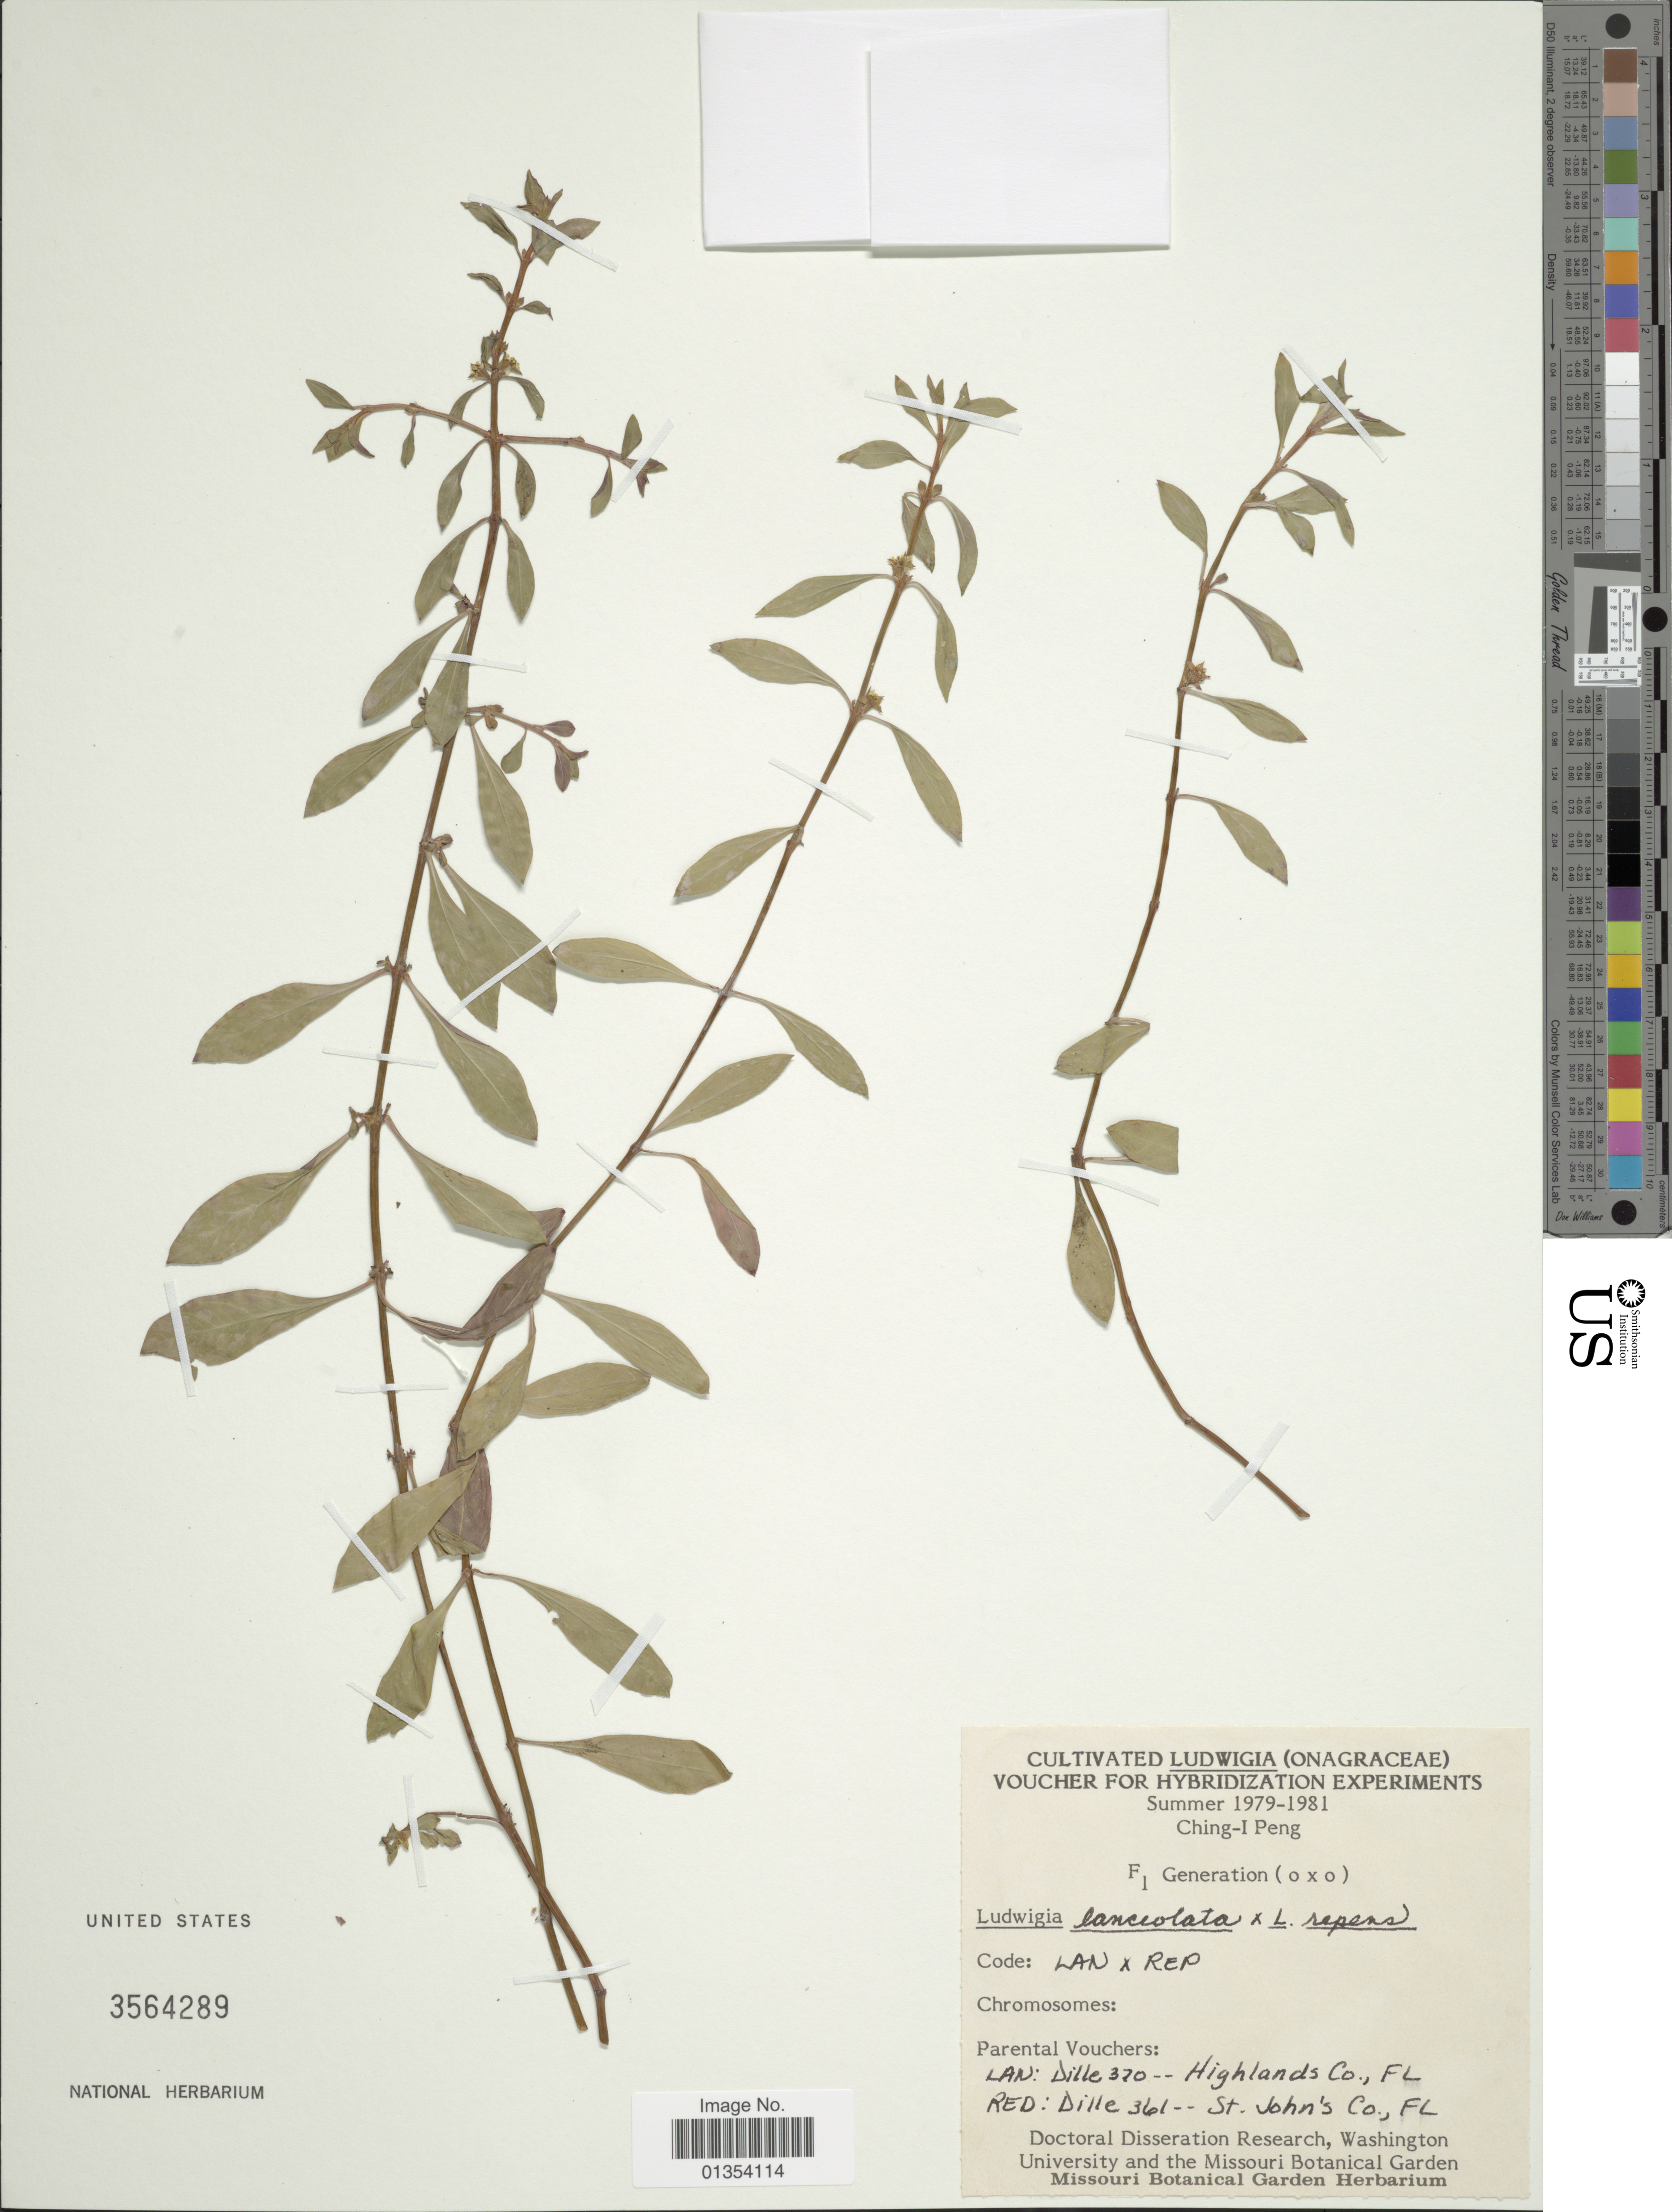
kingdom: Plantae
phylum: Tracheophyta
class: Magnoliopsida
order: Myrtales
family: Onagraceae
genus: Ludwigia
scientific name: Ludwigia lanceolata x L. repens J.R. Forst.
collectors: C.-I Peng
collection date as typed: Summer 1979 - 1981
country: United States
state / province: Missouri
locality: Missouri Botanical Garden (cultivated)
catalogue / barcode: US 3564289